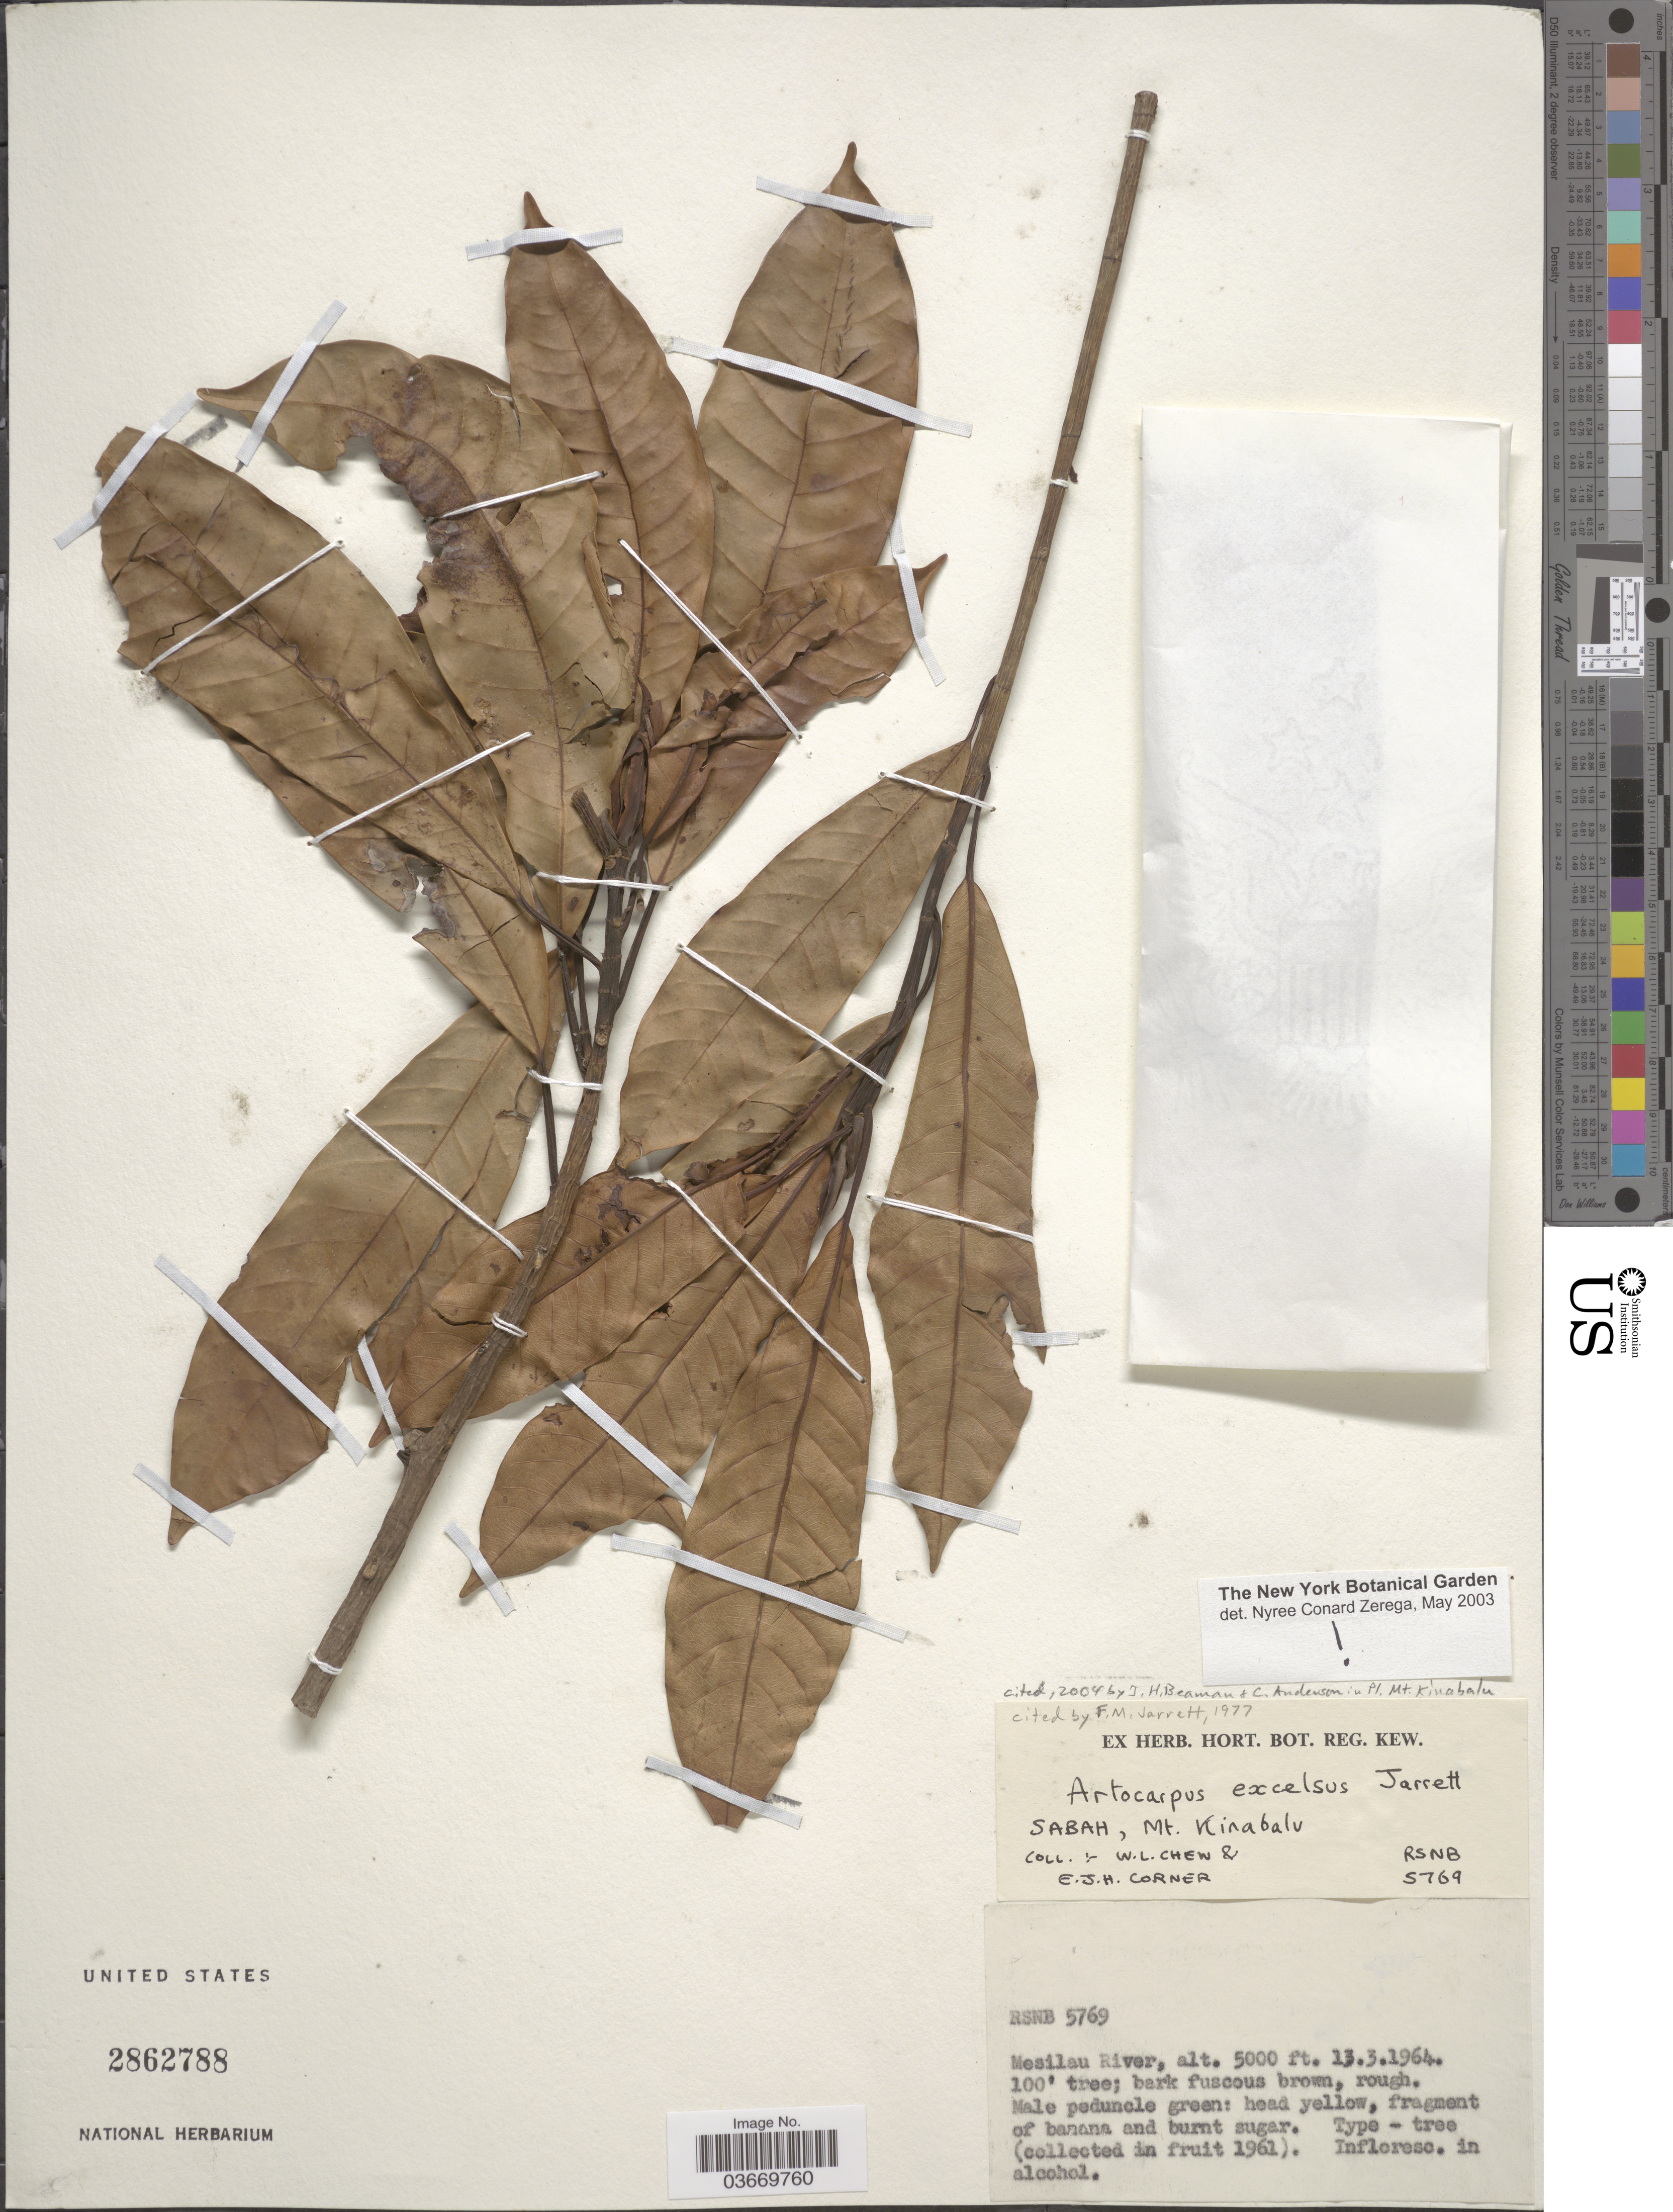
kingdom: Plantae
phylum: Tracheophyta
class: Magnoliopsida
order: Rosales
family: Moraceae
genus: Artocarpus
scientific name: Artocarpus excelsus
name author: F.M. Jarrett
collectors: W. Chew & E. Corner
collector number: RSNB5769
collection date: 1964-03-13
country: Malaysia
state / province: Sabah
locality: Mt. Kinabalu. Mesilau River.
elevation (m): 1524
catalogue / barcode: US 2862788